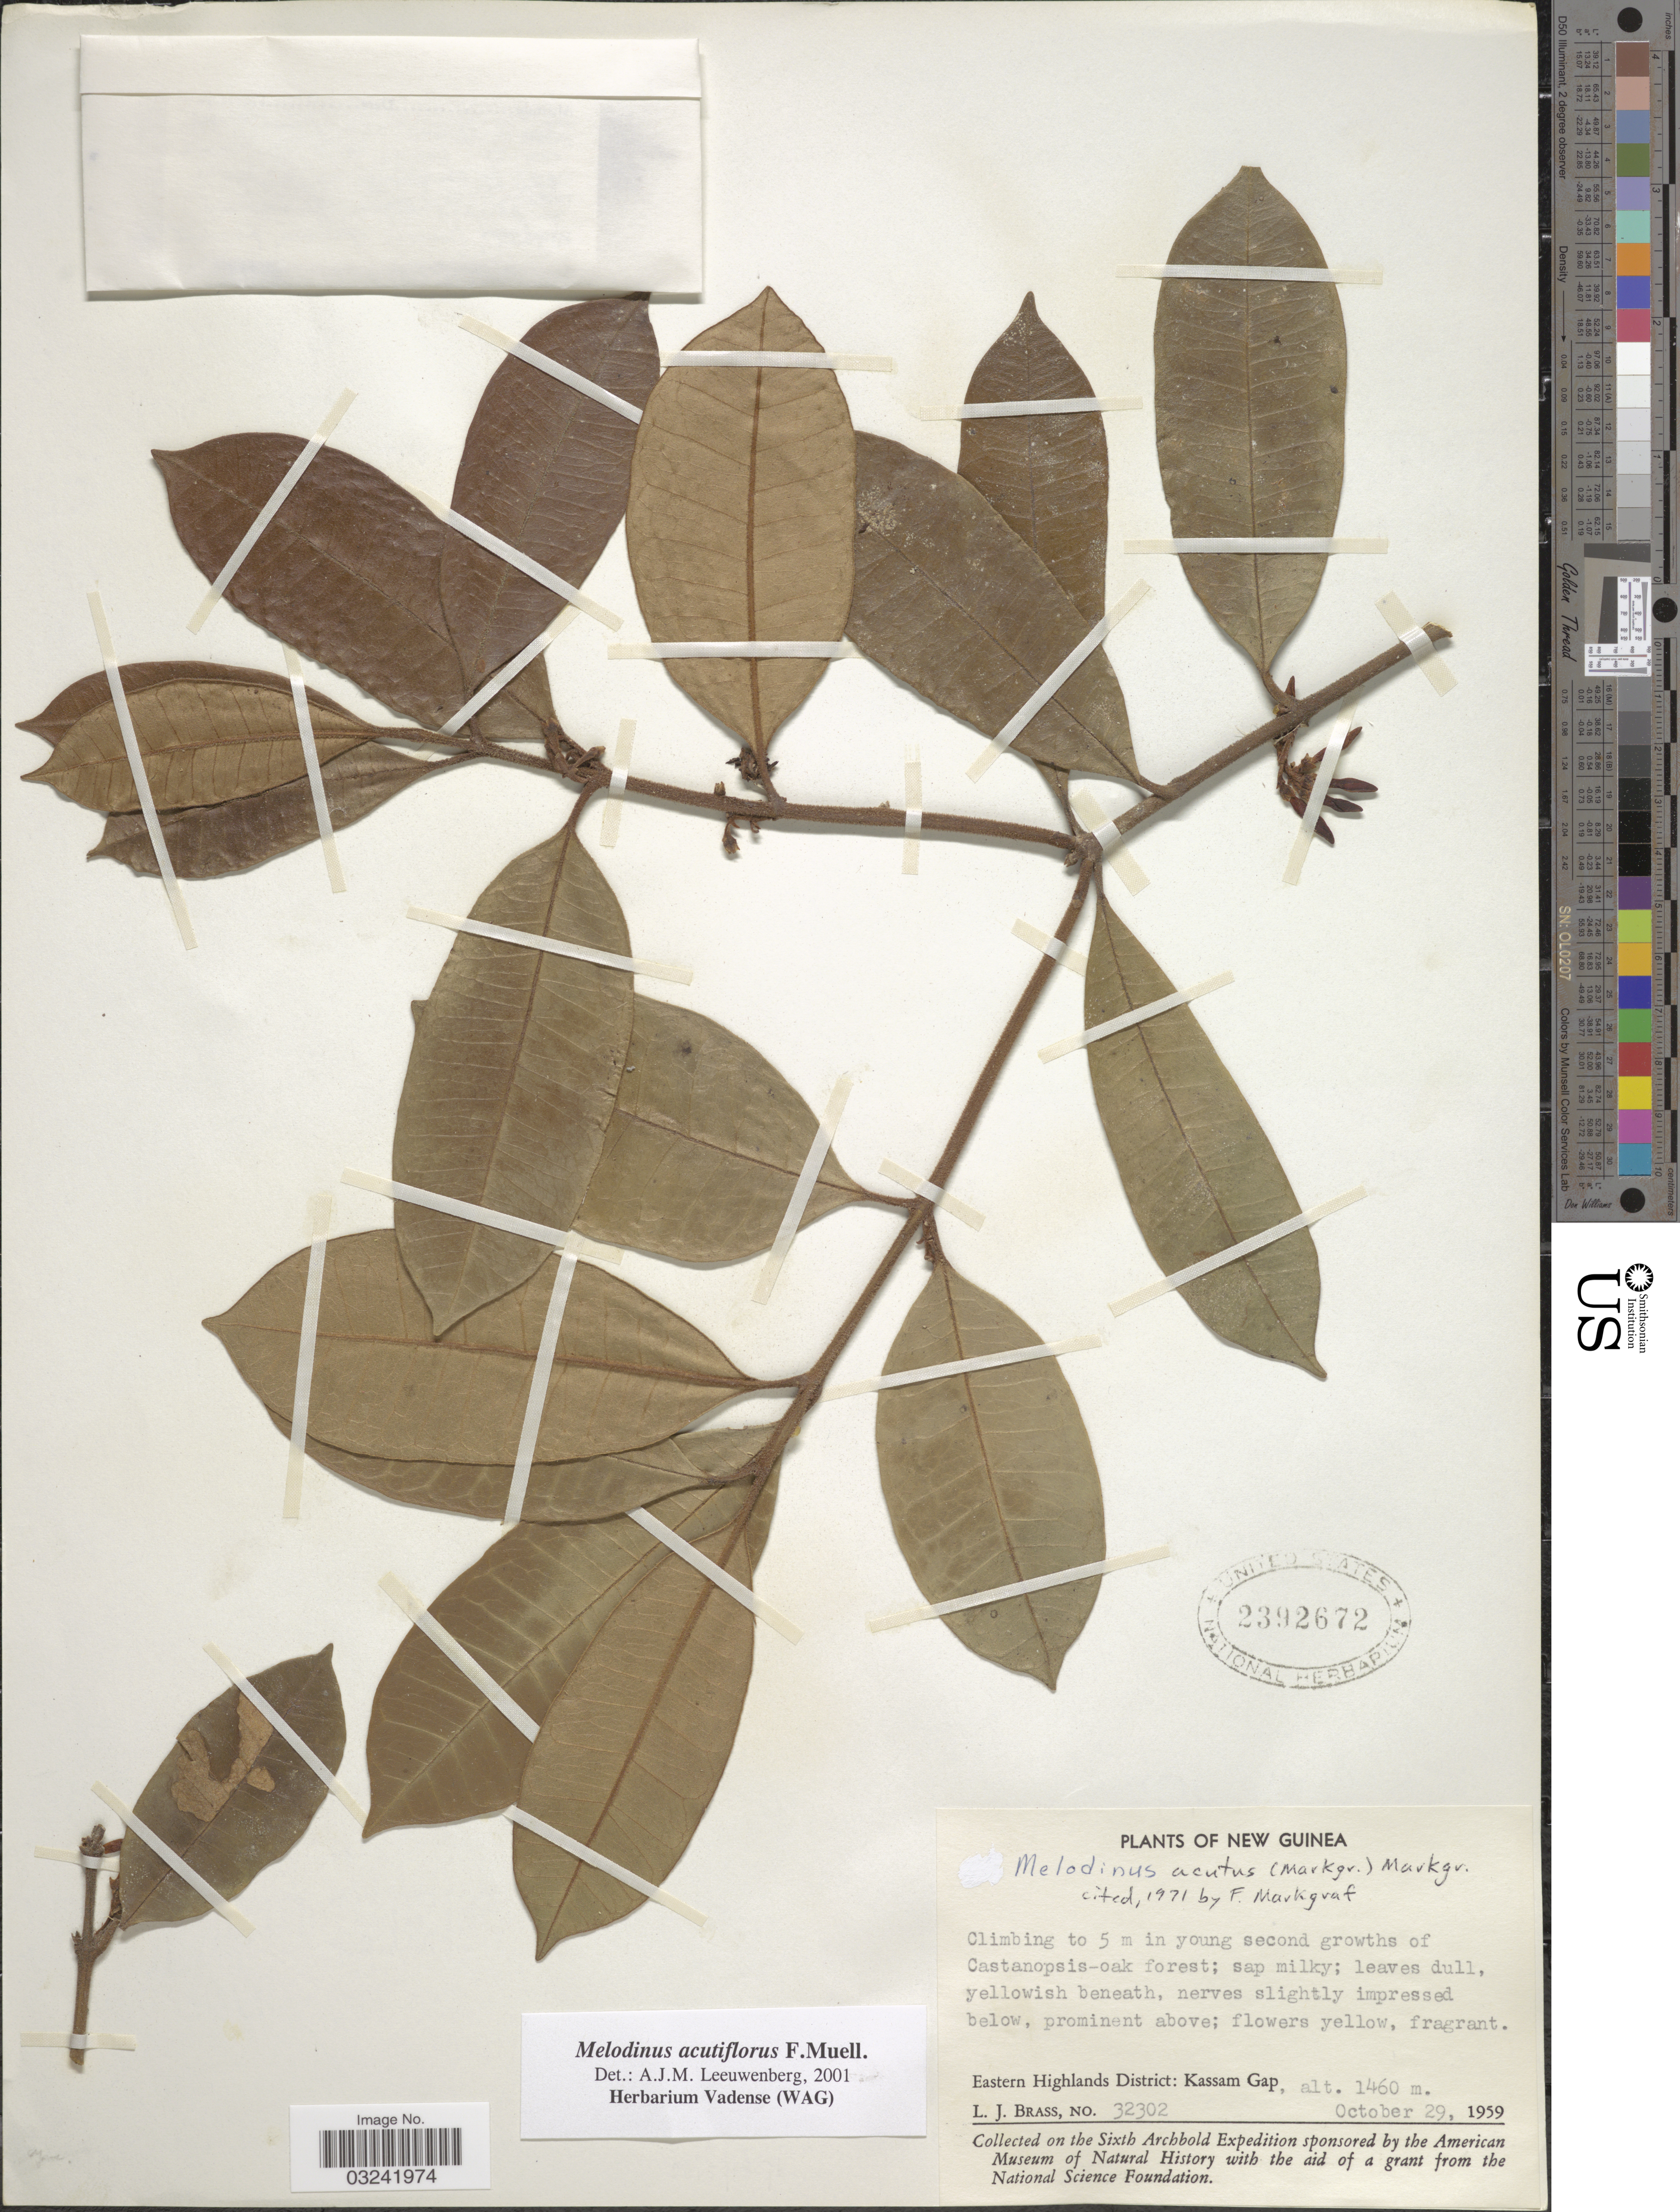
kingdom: Plantae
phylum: Tracheophyta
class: Magnoliopsida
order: Gentianales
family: Apocynaceae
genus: Melodinus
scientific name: Melodinus acutiflorus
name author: F. Muell.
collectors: L. J. Brass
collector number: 32302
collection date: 1959-10-29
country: Papua New Guinea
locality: New Guinea, Eastern Highlands District: Kassam Gap.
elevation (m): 1460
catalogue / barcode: US 2392672